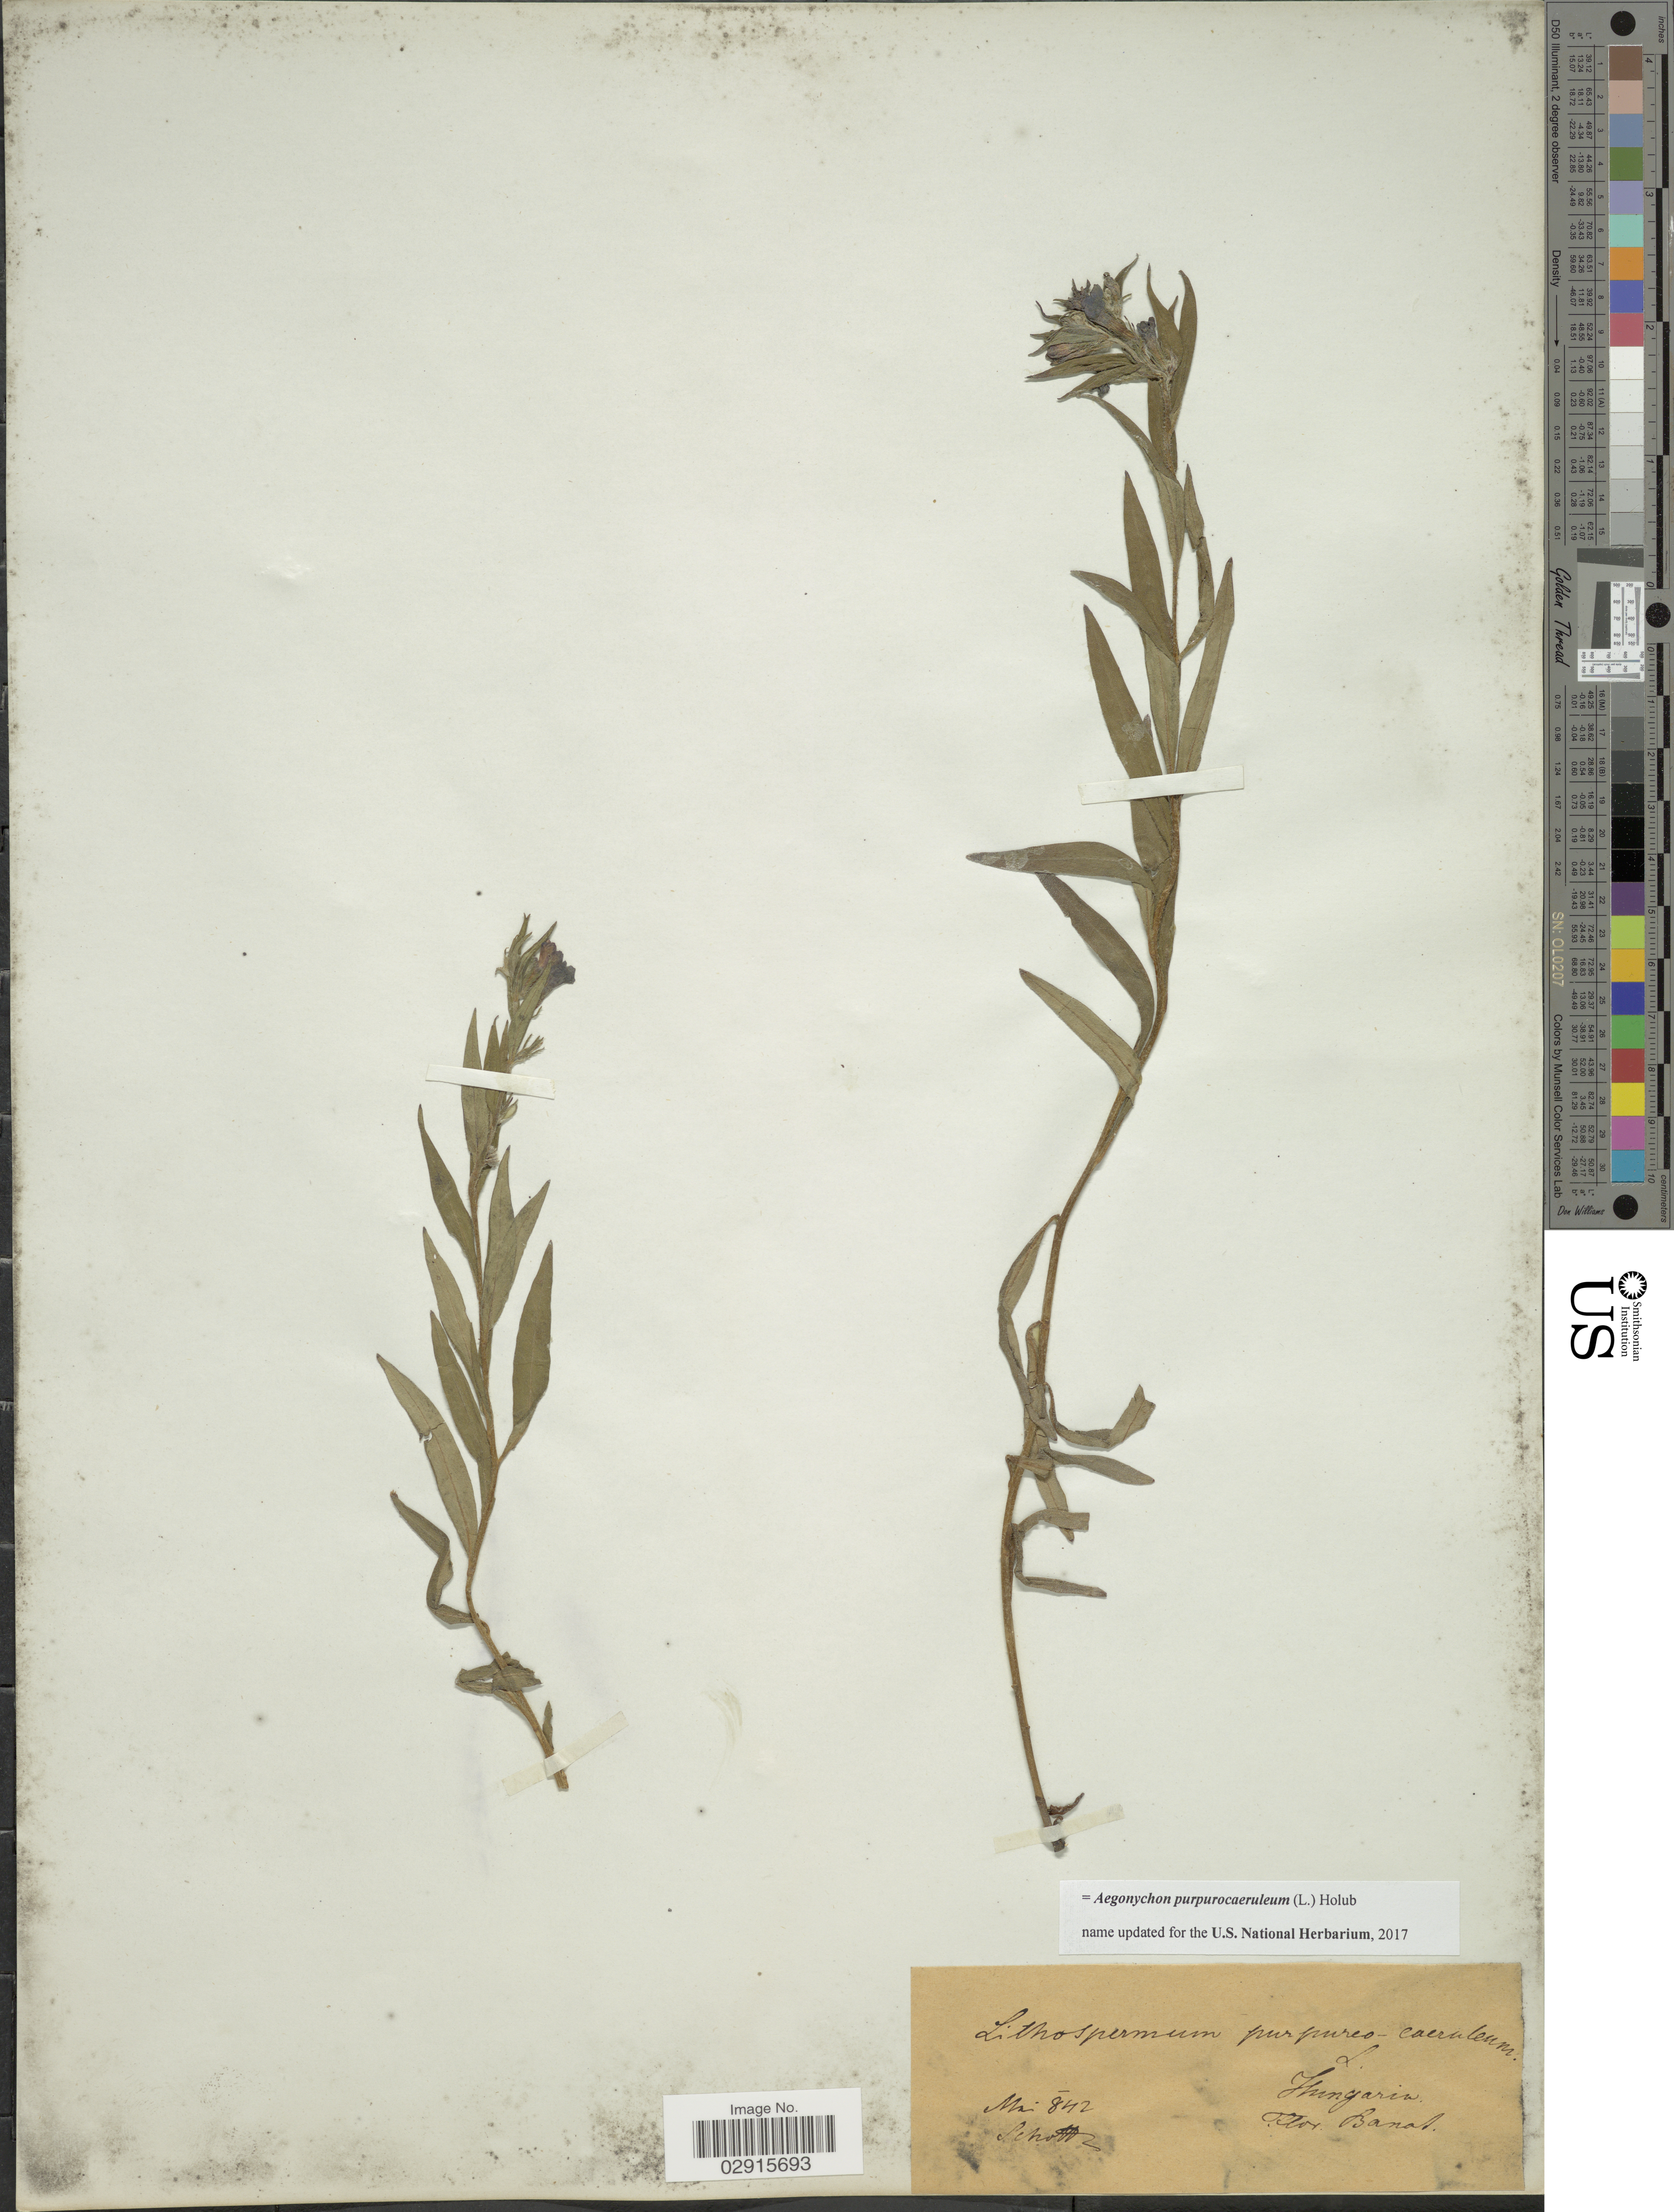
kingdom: Plantae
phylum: Tracheophyta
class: Magnoliopsida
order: Boraginales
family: Boraginaceae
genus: Aegonychon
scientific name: Aegonychon purpurocaeruleum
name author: (L.) Holub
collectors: Schott, --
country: Hungary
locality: Hungaria. Banat.